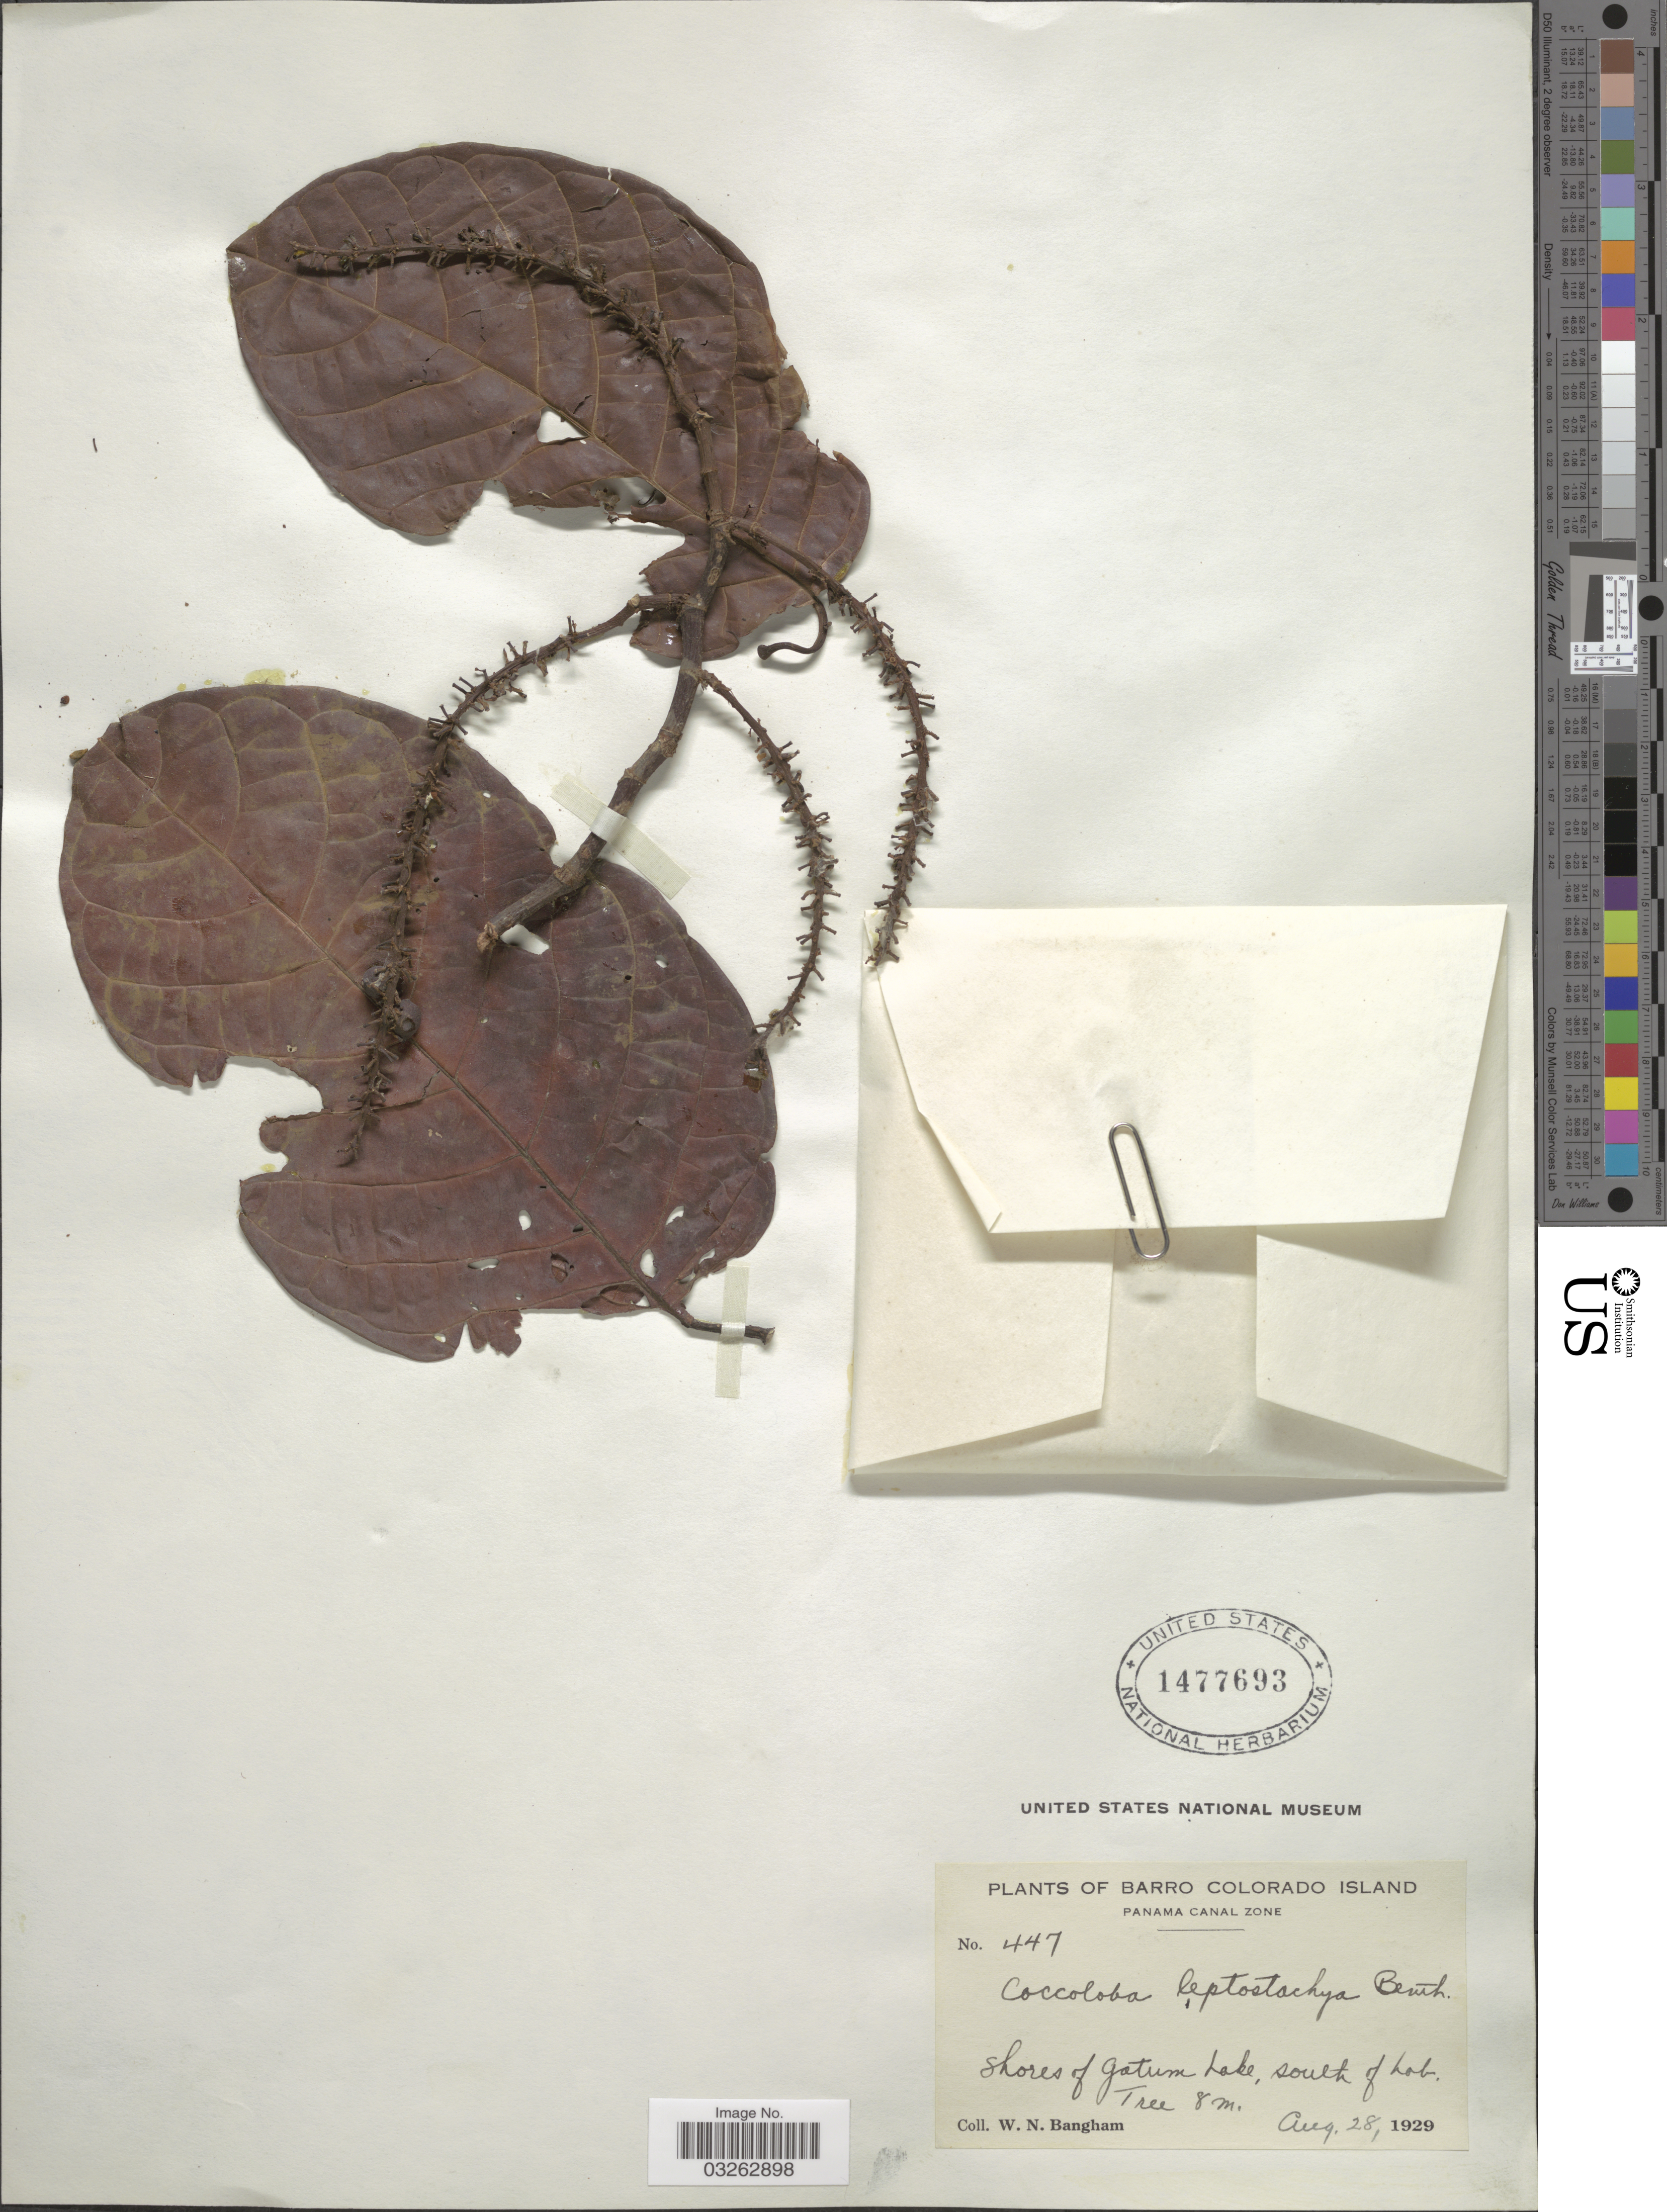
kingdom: Plantae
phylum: Tracheophyta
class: Magnoliopsida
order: Caryophyllales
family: Polygonaceae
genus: Coccoloba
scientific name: Coccoloba parimensis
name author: Benth.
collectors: W. Bangham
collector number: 447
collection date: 1929-08-28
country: Panama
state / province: Panamá Oeste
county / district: Canal Zone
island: Barro Colorado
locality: Barro Colorado Island. Panama Canal Zone. Shores of Gatun Lake, south of Lob.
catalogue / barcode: US 1477693